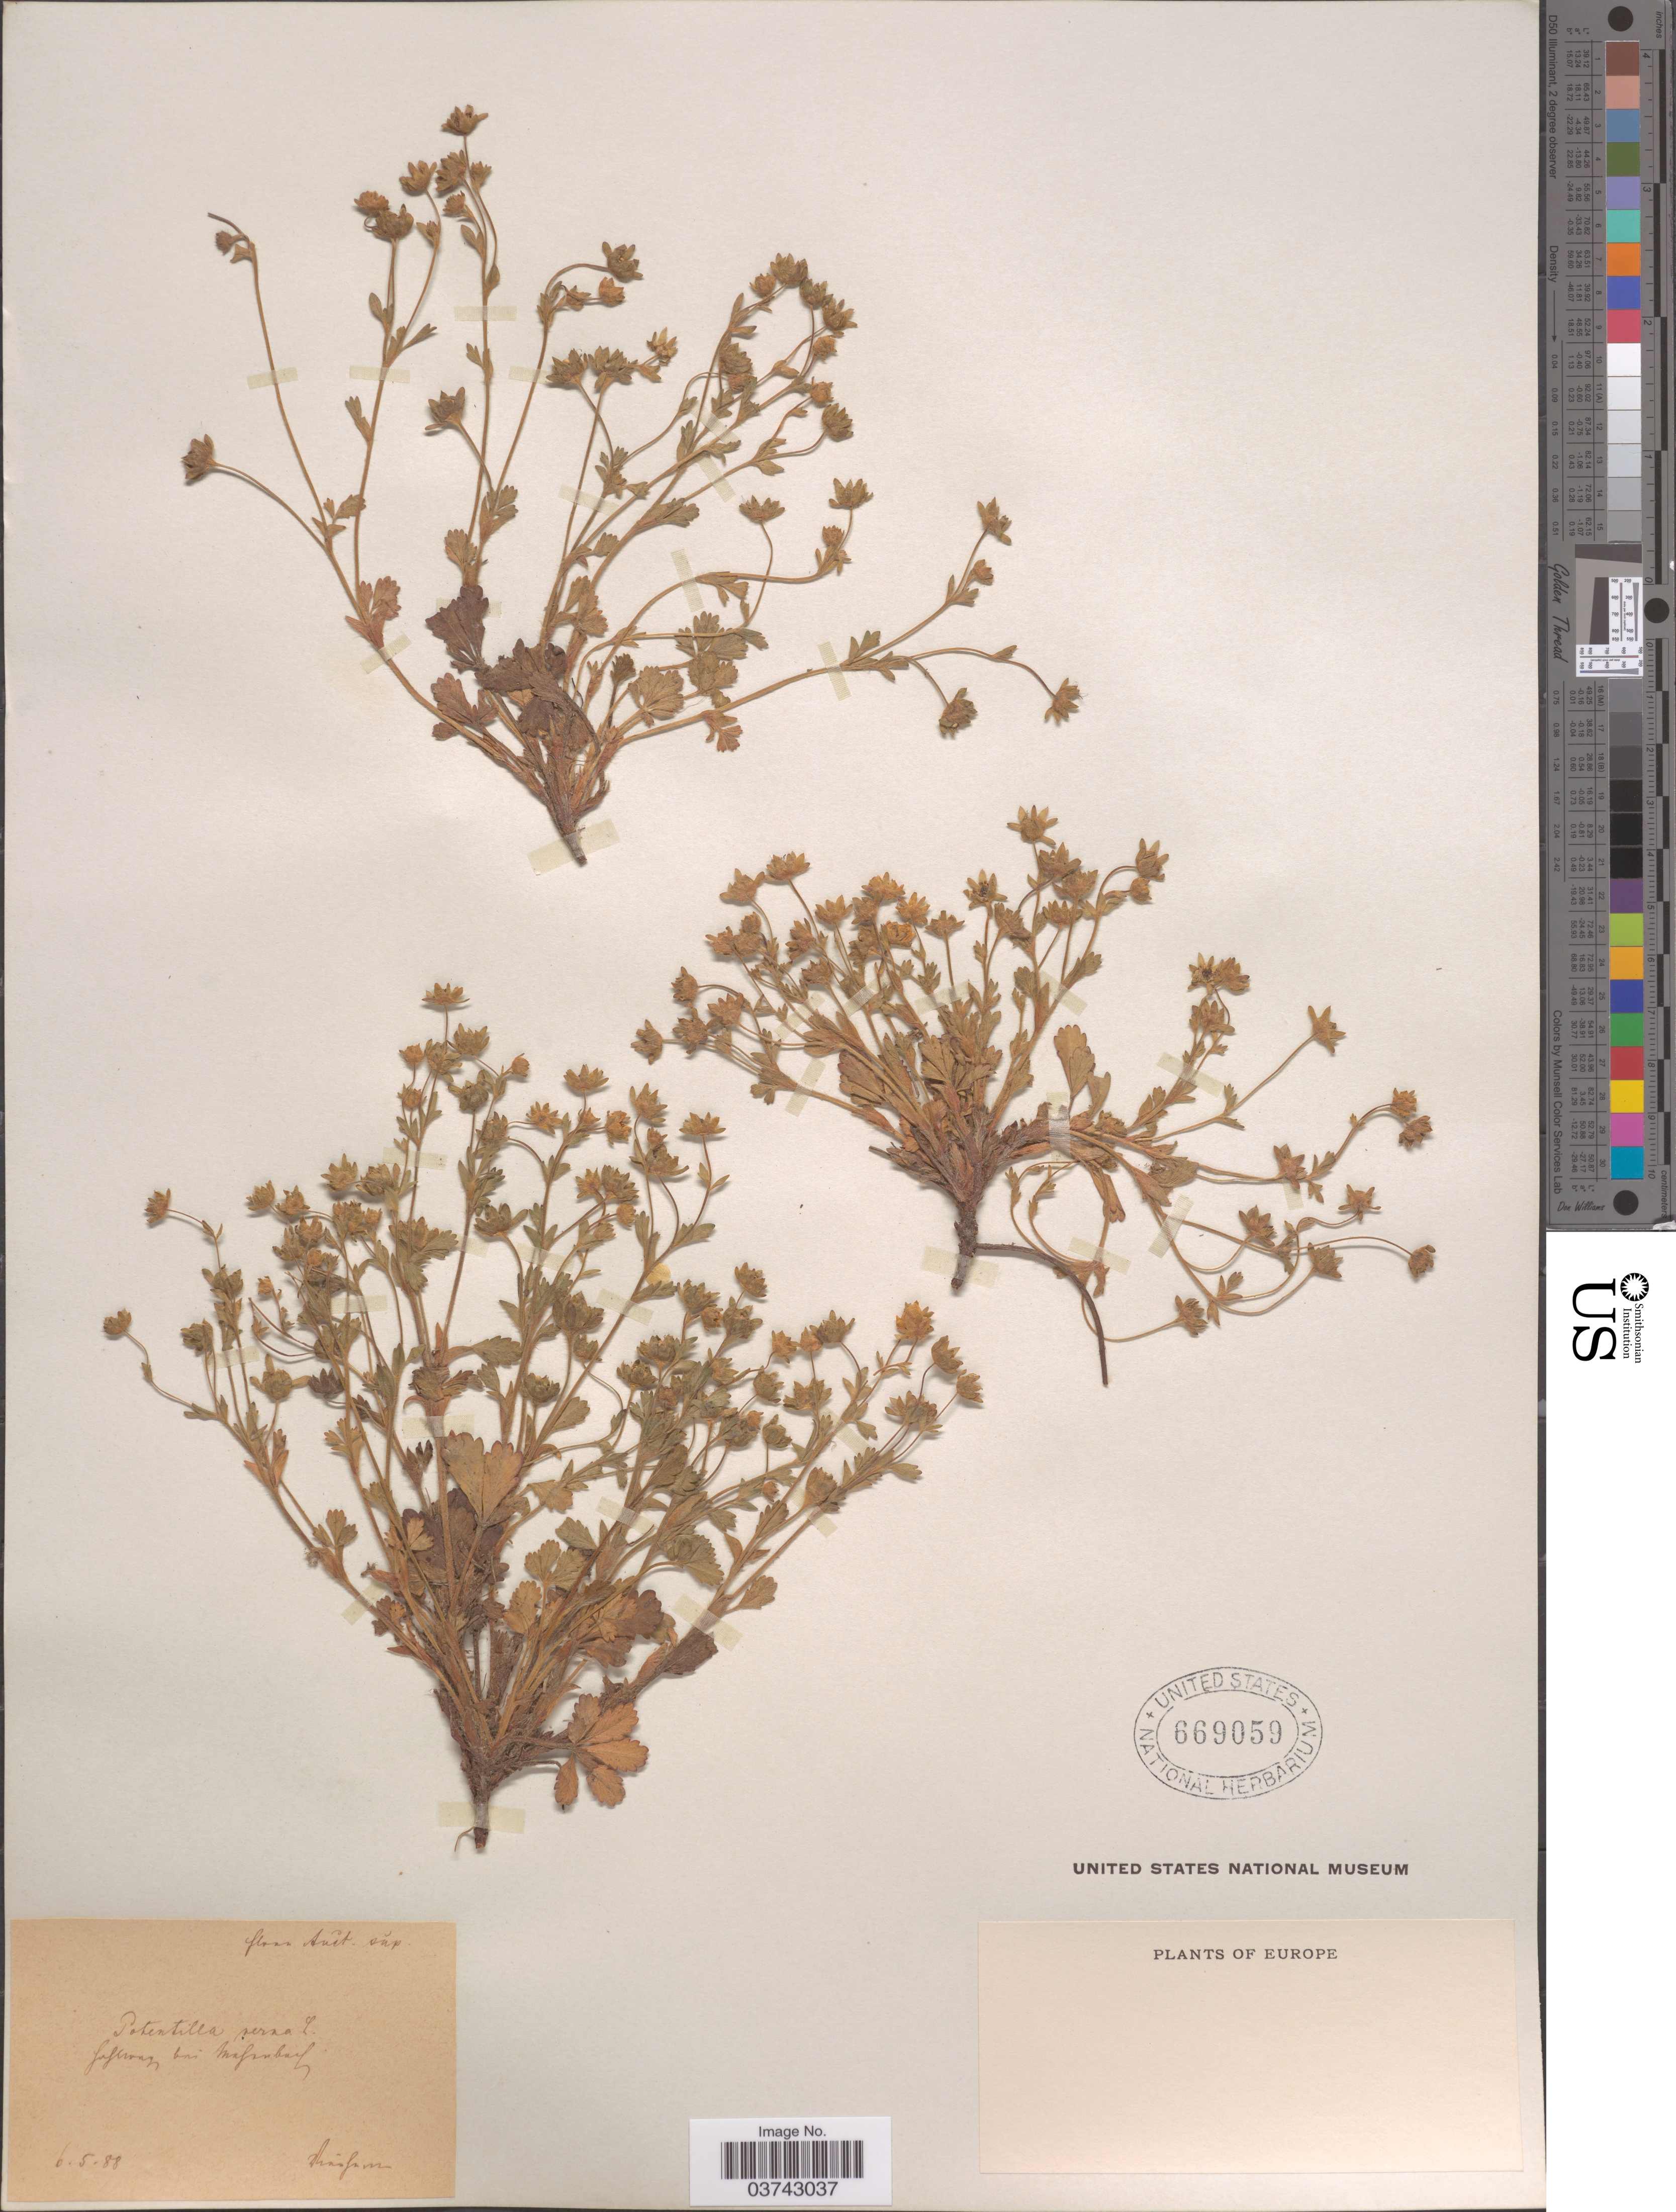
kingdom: Plantae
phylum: Tracheophyta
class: Magnoliopsida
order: Rosales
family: Rosaceae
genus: Potentilla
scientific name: Potentilla verna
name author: L.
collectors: F. Vierhapper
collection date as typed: Transcribed d/m/y: 6/5/88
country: Austria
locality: Flora Aust. sup., Hohlweg bei Mehrnbach.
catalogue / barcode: US 669059